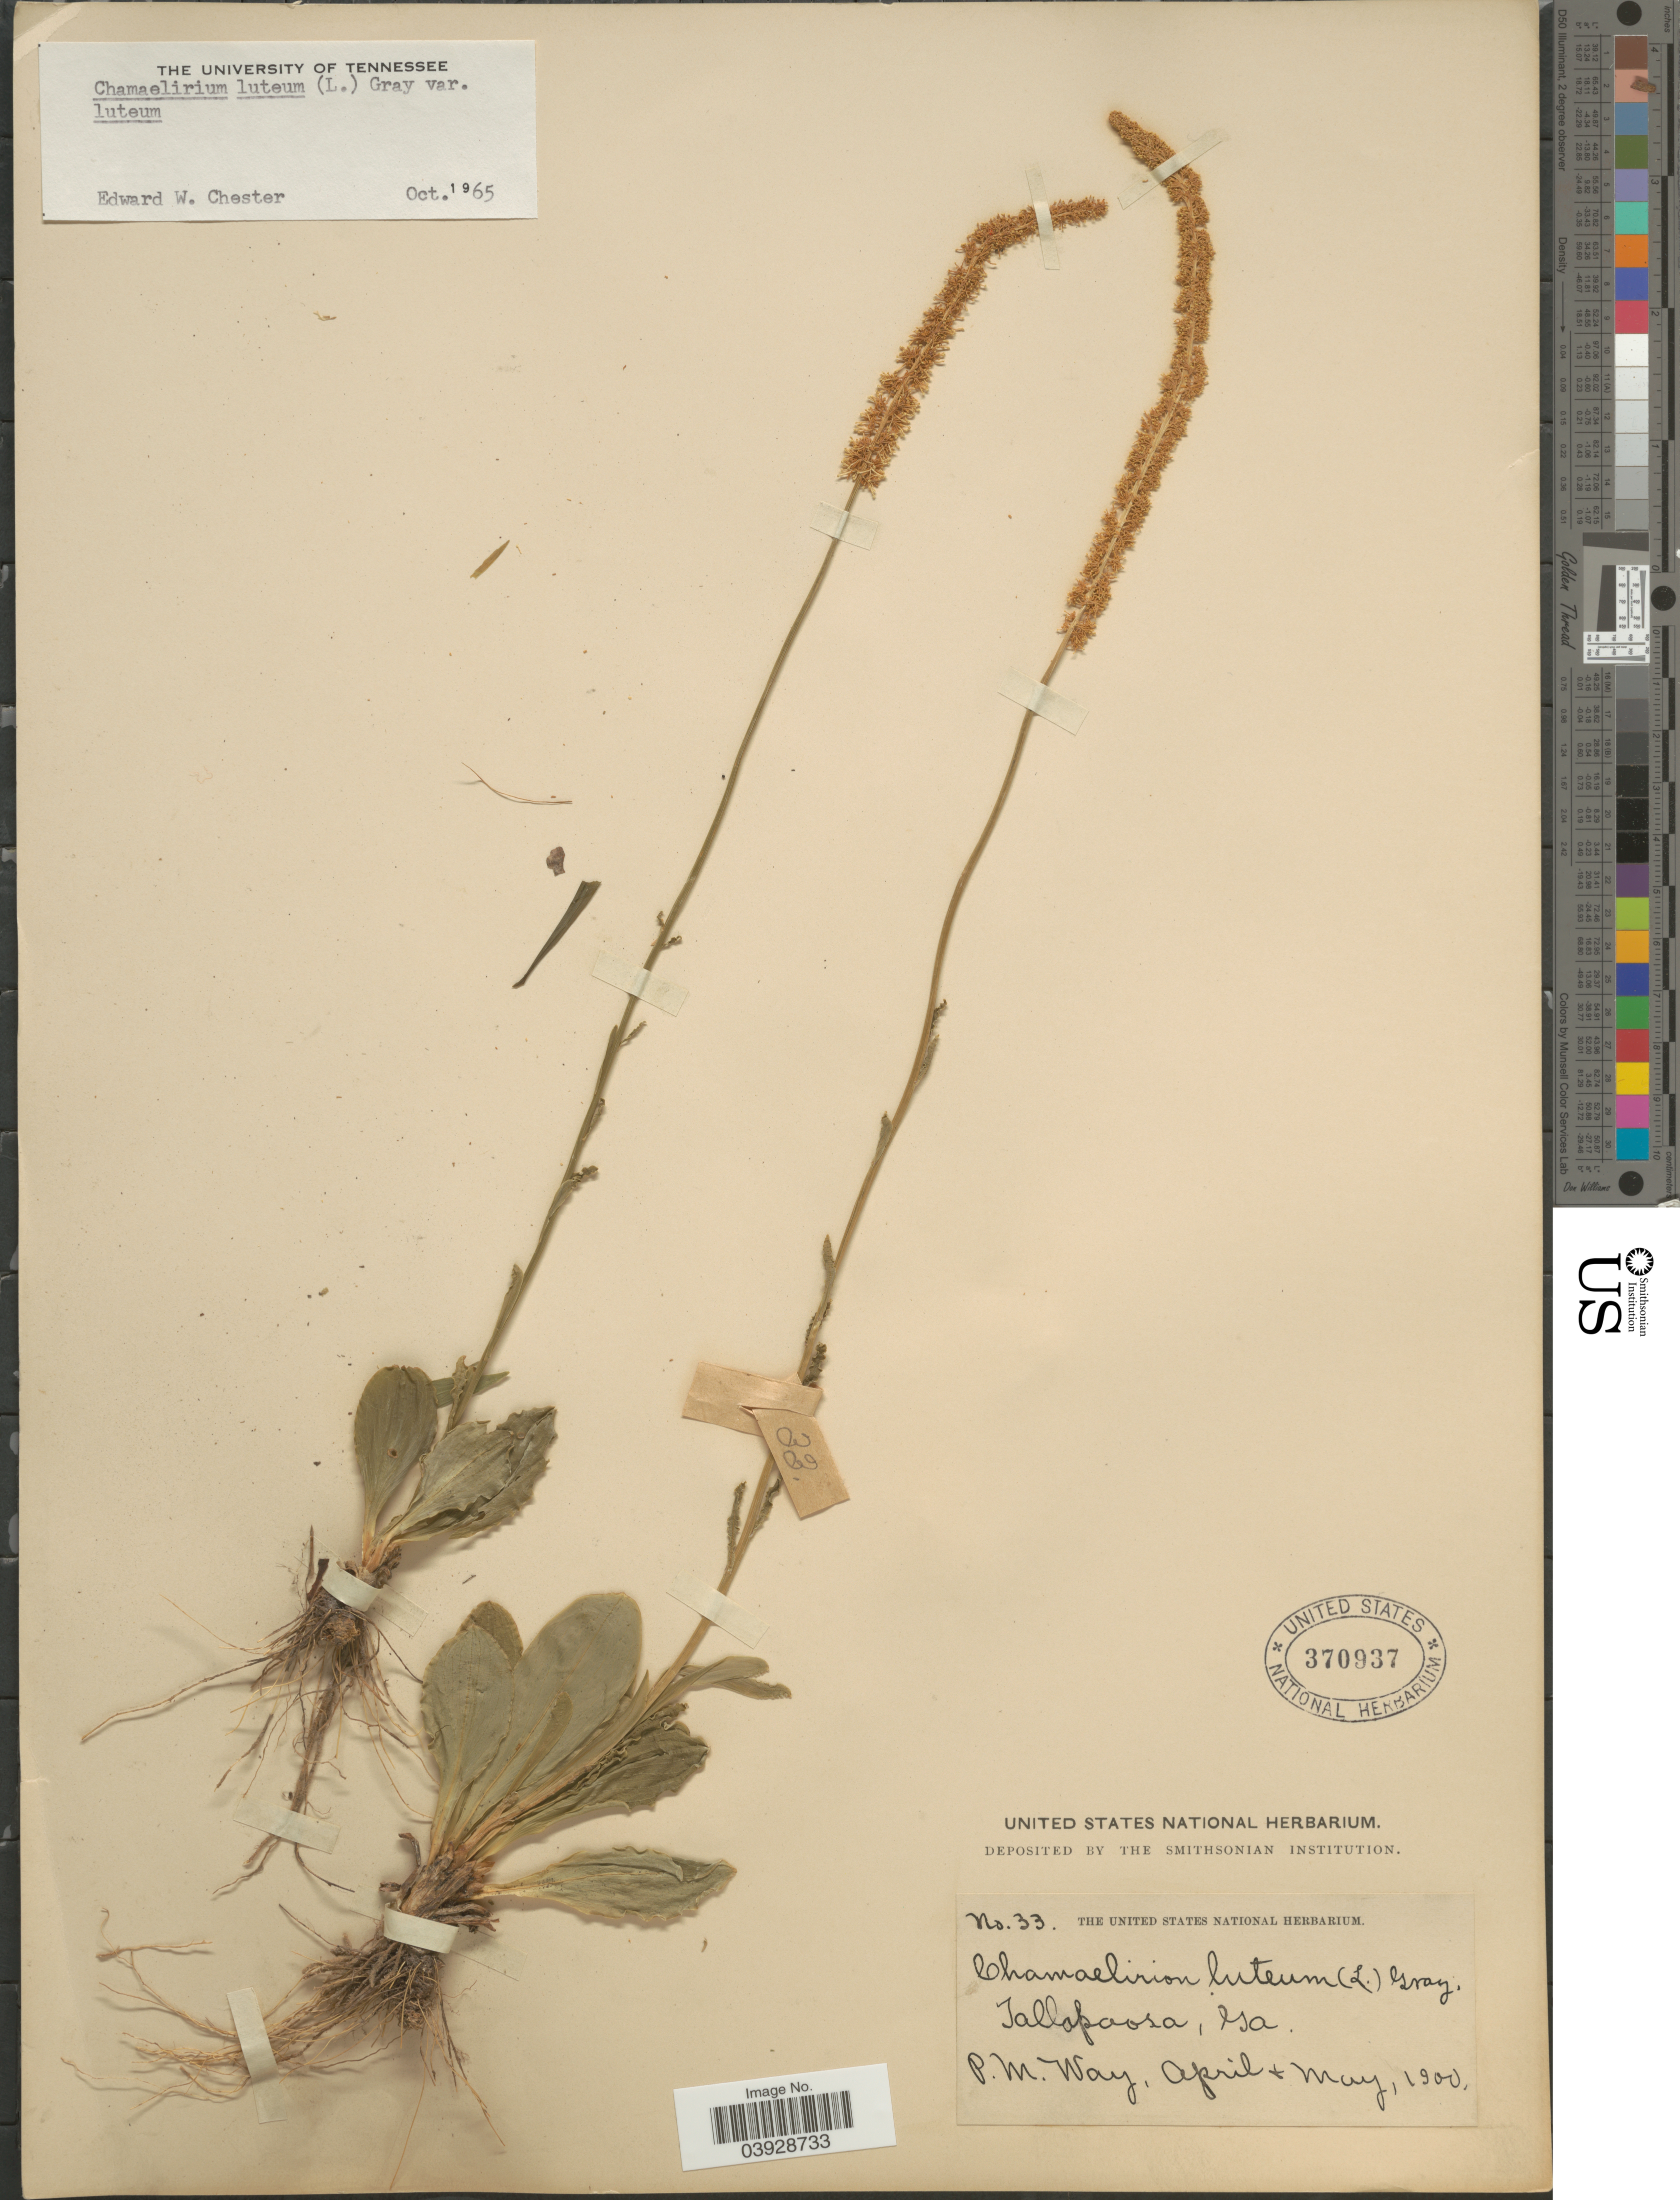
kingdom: Plantae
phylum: Tracheophyta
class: Liliopsida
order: Liliales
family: Melanthiaceae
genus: Chamaelirium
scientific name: Chamaelirium luteum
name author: (L.) A. Gray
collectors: P. Way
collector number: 33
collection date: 1900-04/1900-05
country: United States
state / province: Georgia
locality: Tallapoosa.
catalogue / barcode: US 370937